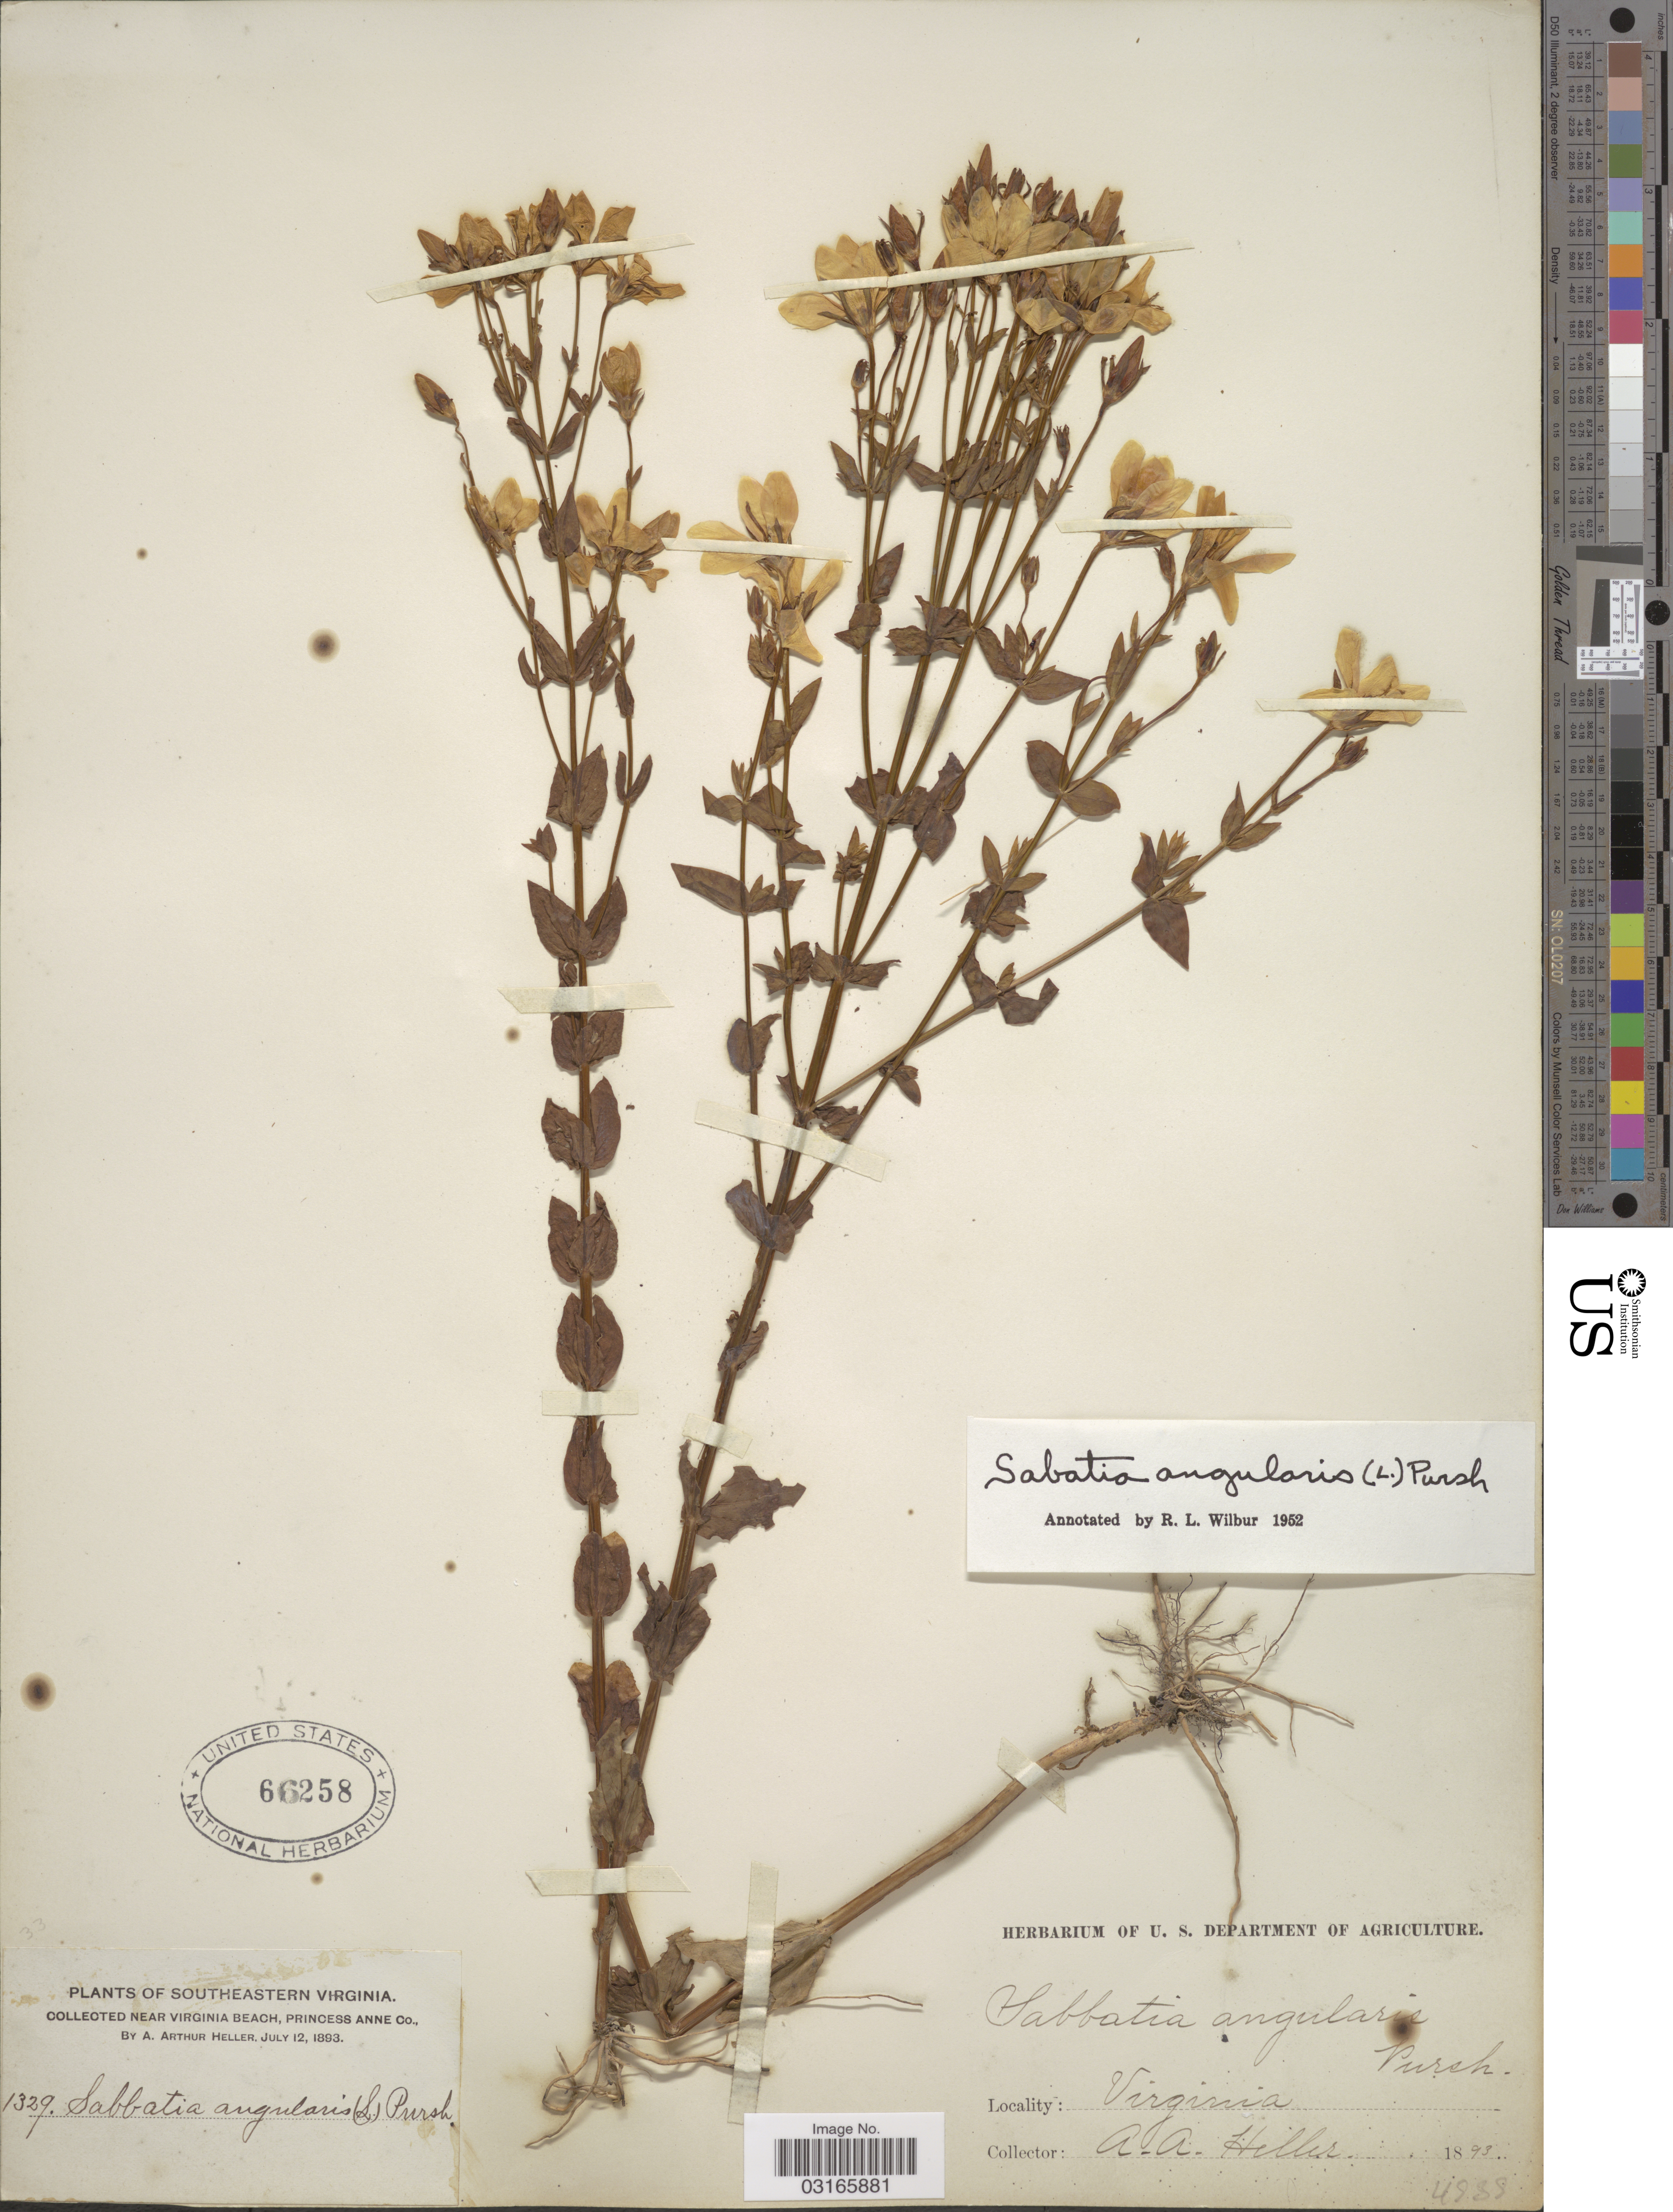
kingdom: Plantae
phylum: Tracheophyta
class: Magnoliopsida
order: Gentianales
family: Gentianaceae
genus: Sabatia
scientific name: Sabatia angularis (L.) Pursh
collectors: A. A. Heller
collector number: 1329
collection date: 1893-07-12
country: United States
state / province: Virginia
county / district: City of Virginia Beach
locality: Southeastern Virginia, Near Virginia Beach, Princess Anne (=historic county name) County.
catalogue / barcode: US 66258